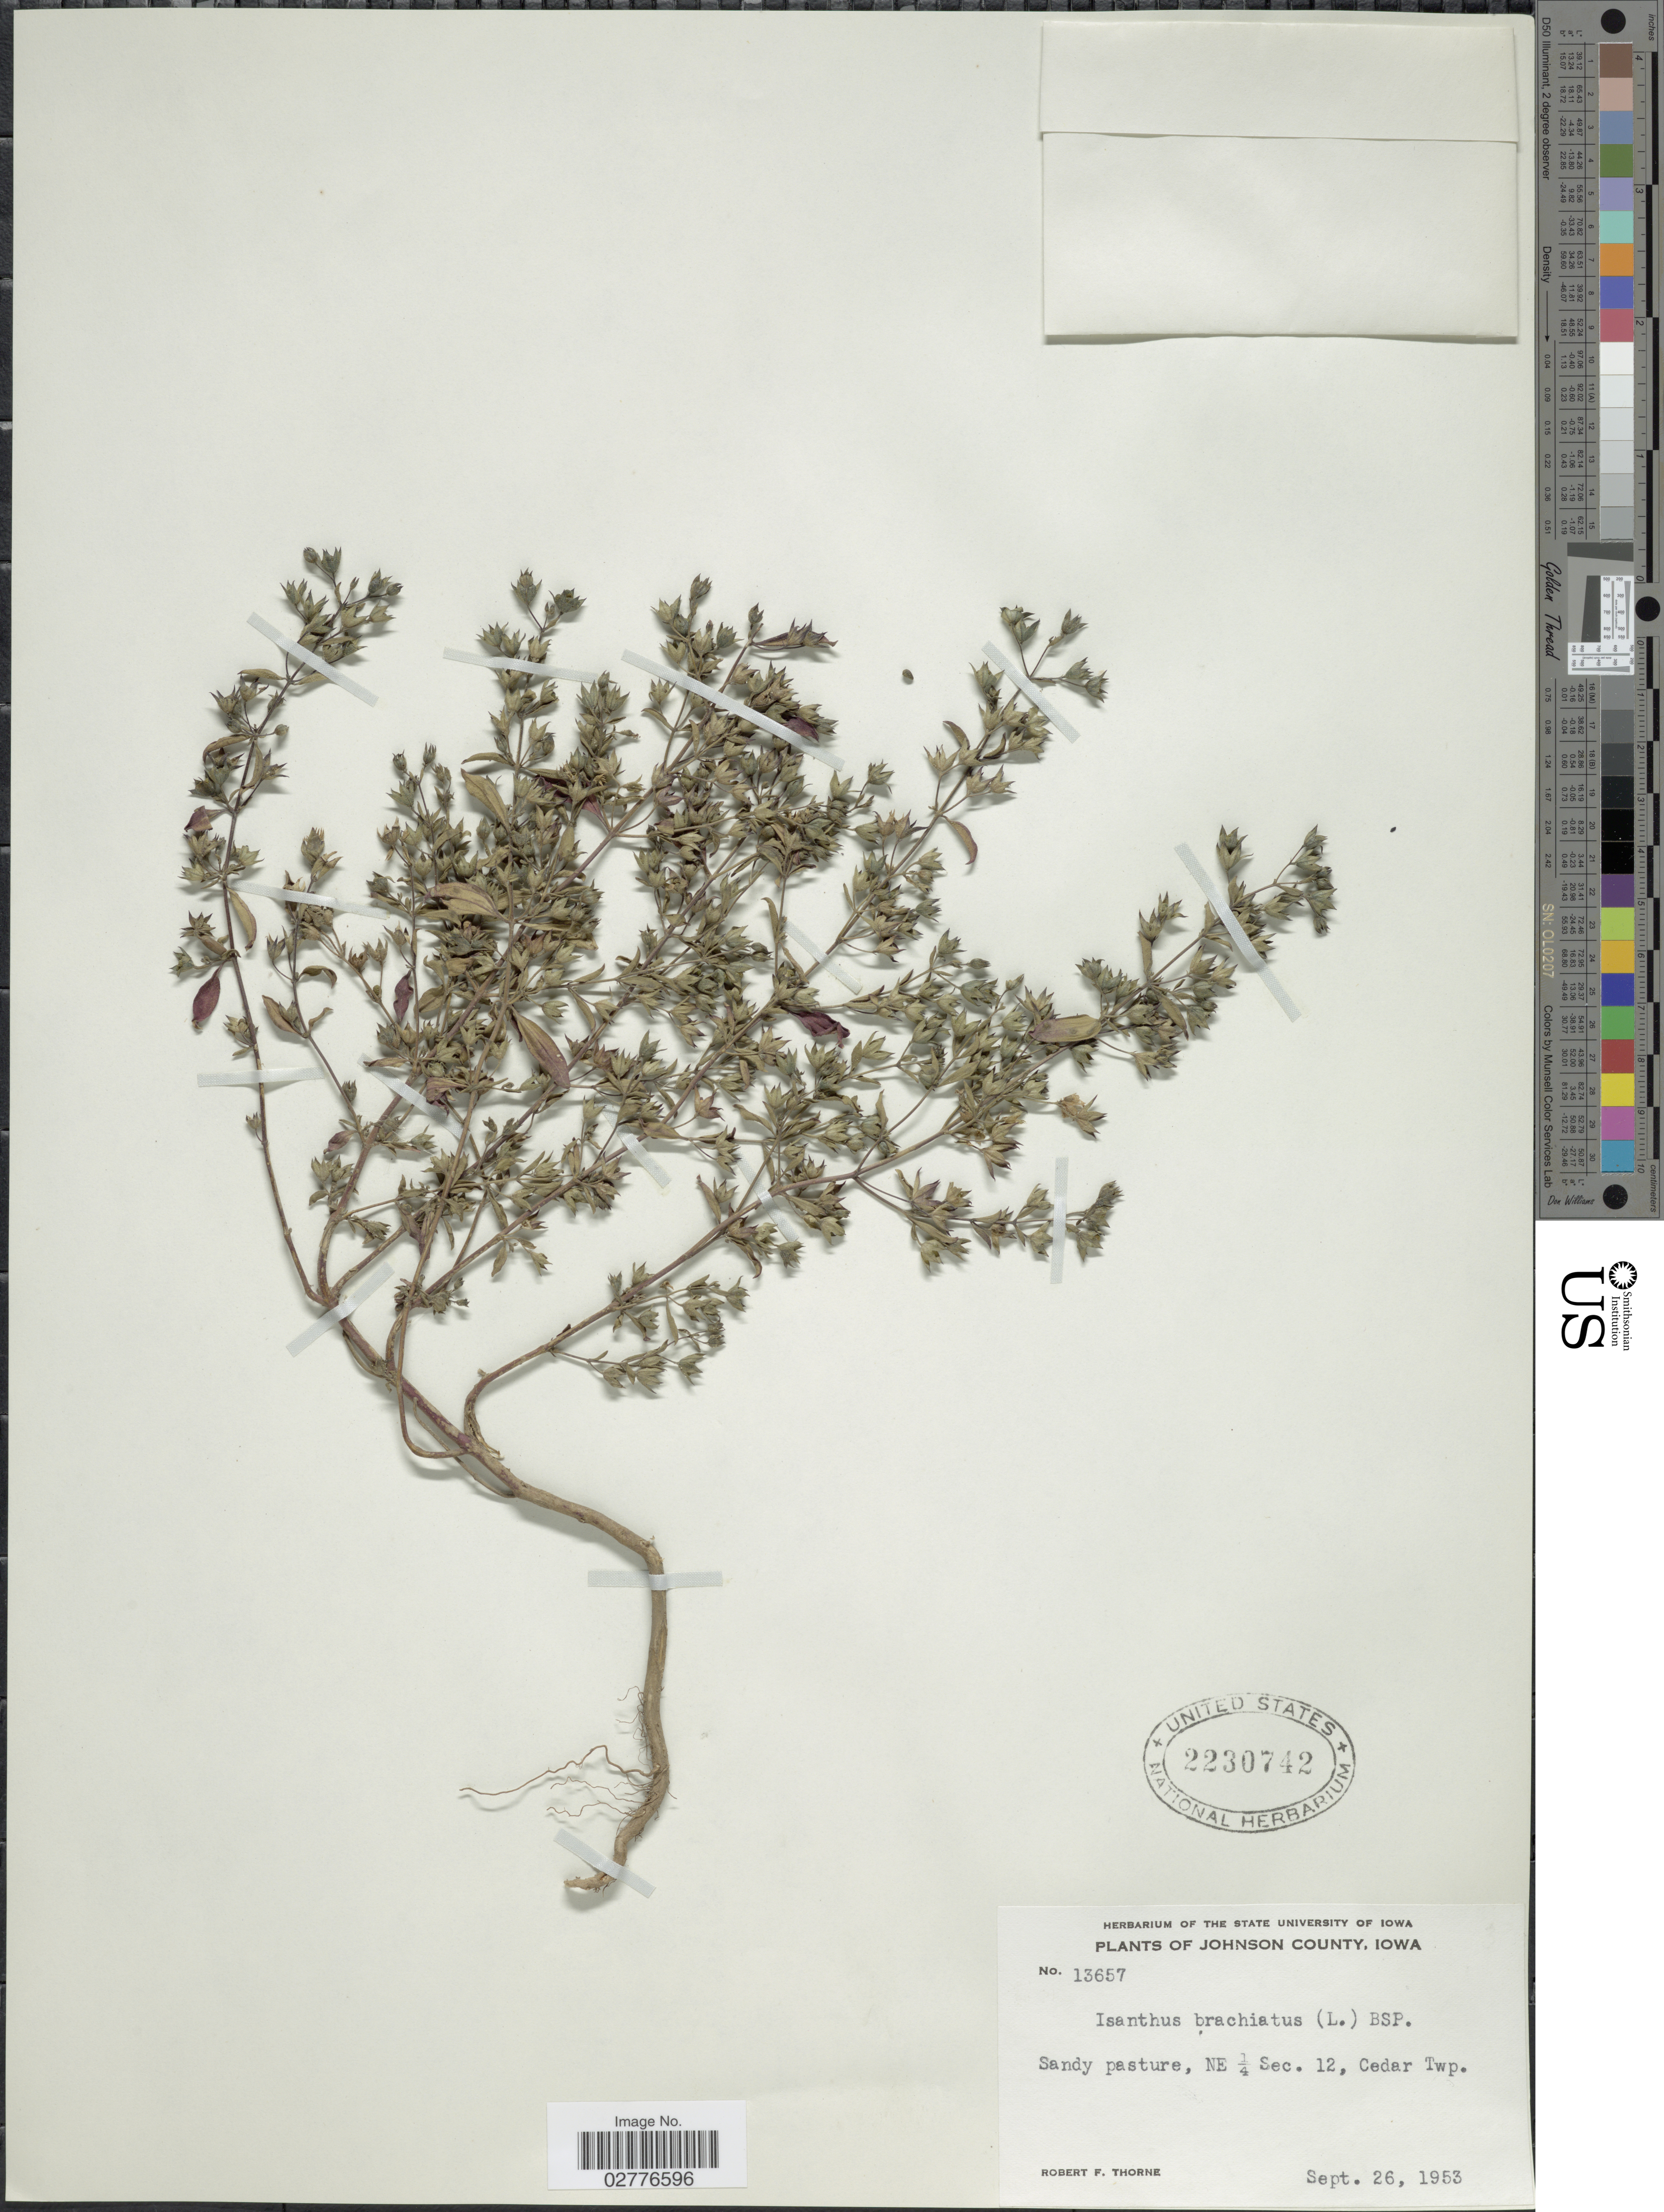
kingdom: Plantae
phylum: Tracheophyta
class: Magnoliopsida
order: Lamiales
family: Lamiaceae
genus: Trichostema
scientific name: Trichostema brachiatum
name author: L.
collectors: R. F. Thorne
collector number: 13657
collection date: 1953-09-26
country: United States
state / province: Iowa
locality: Johnson County. Sandy pasture, NE ¼ Sec. 12, Cedar Twp.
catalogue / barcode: US 2230742